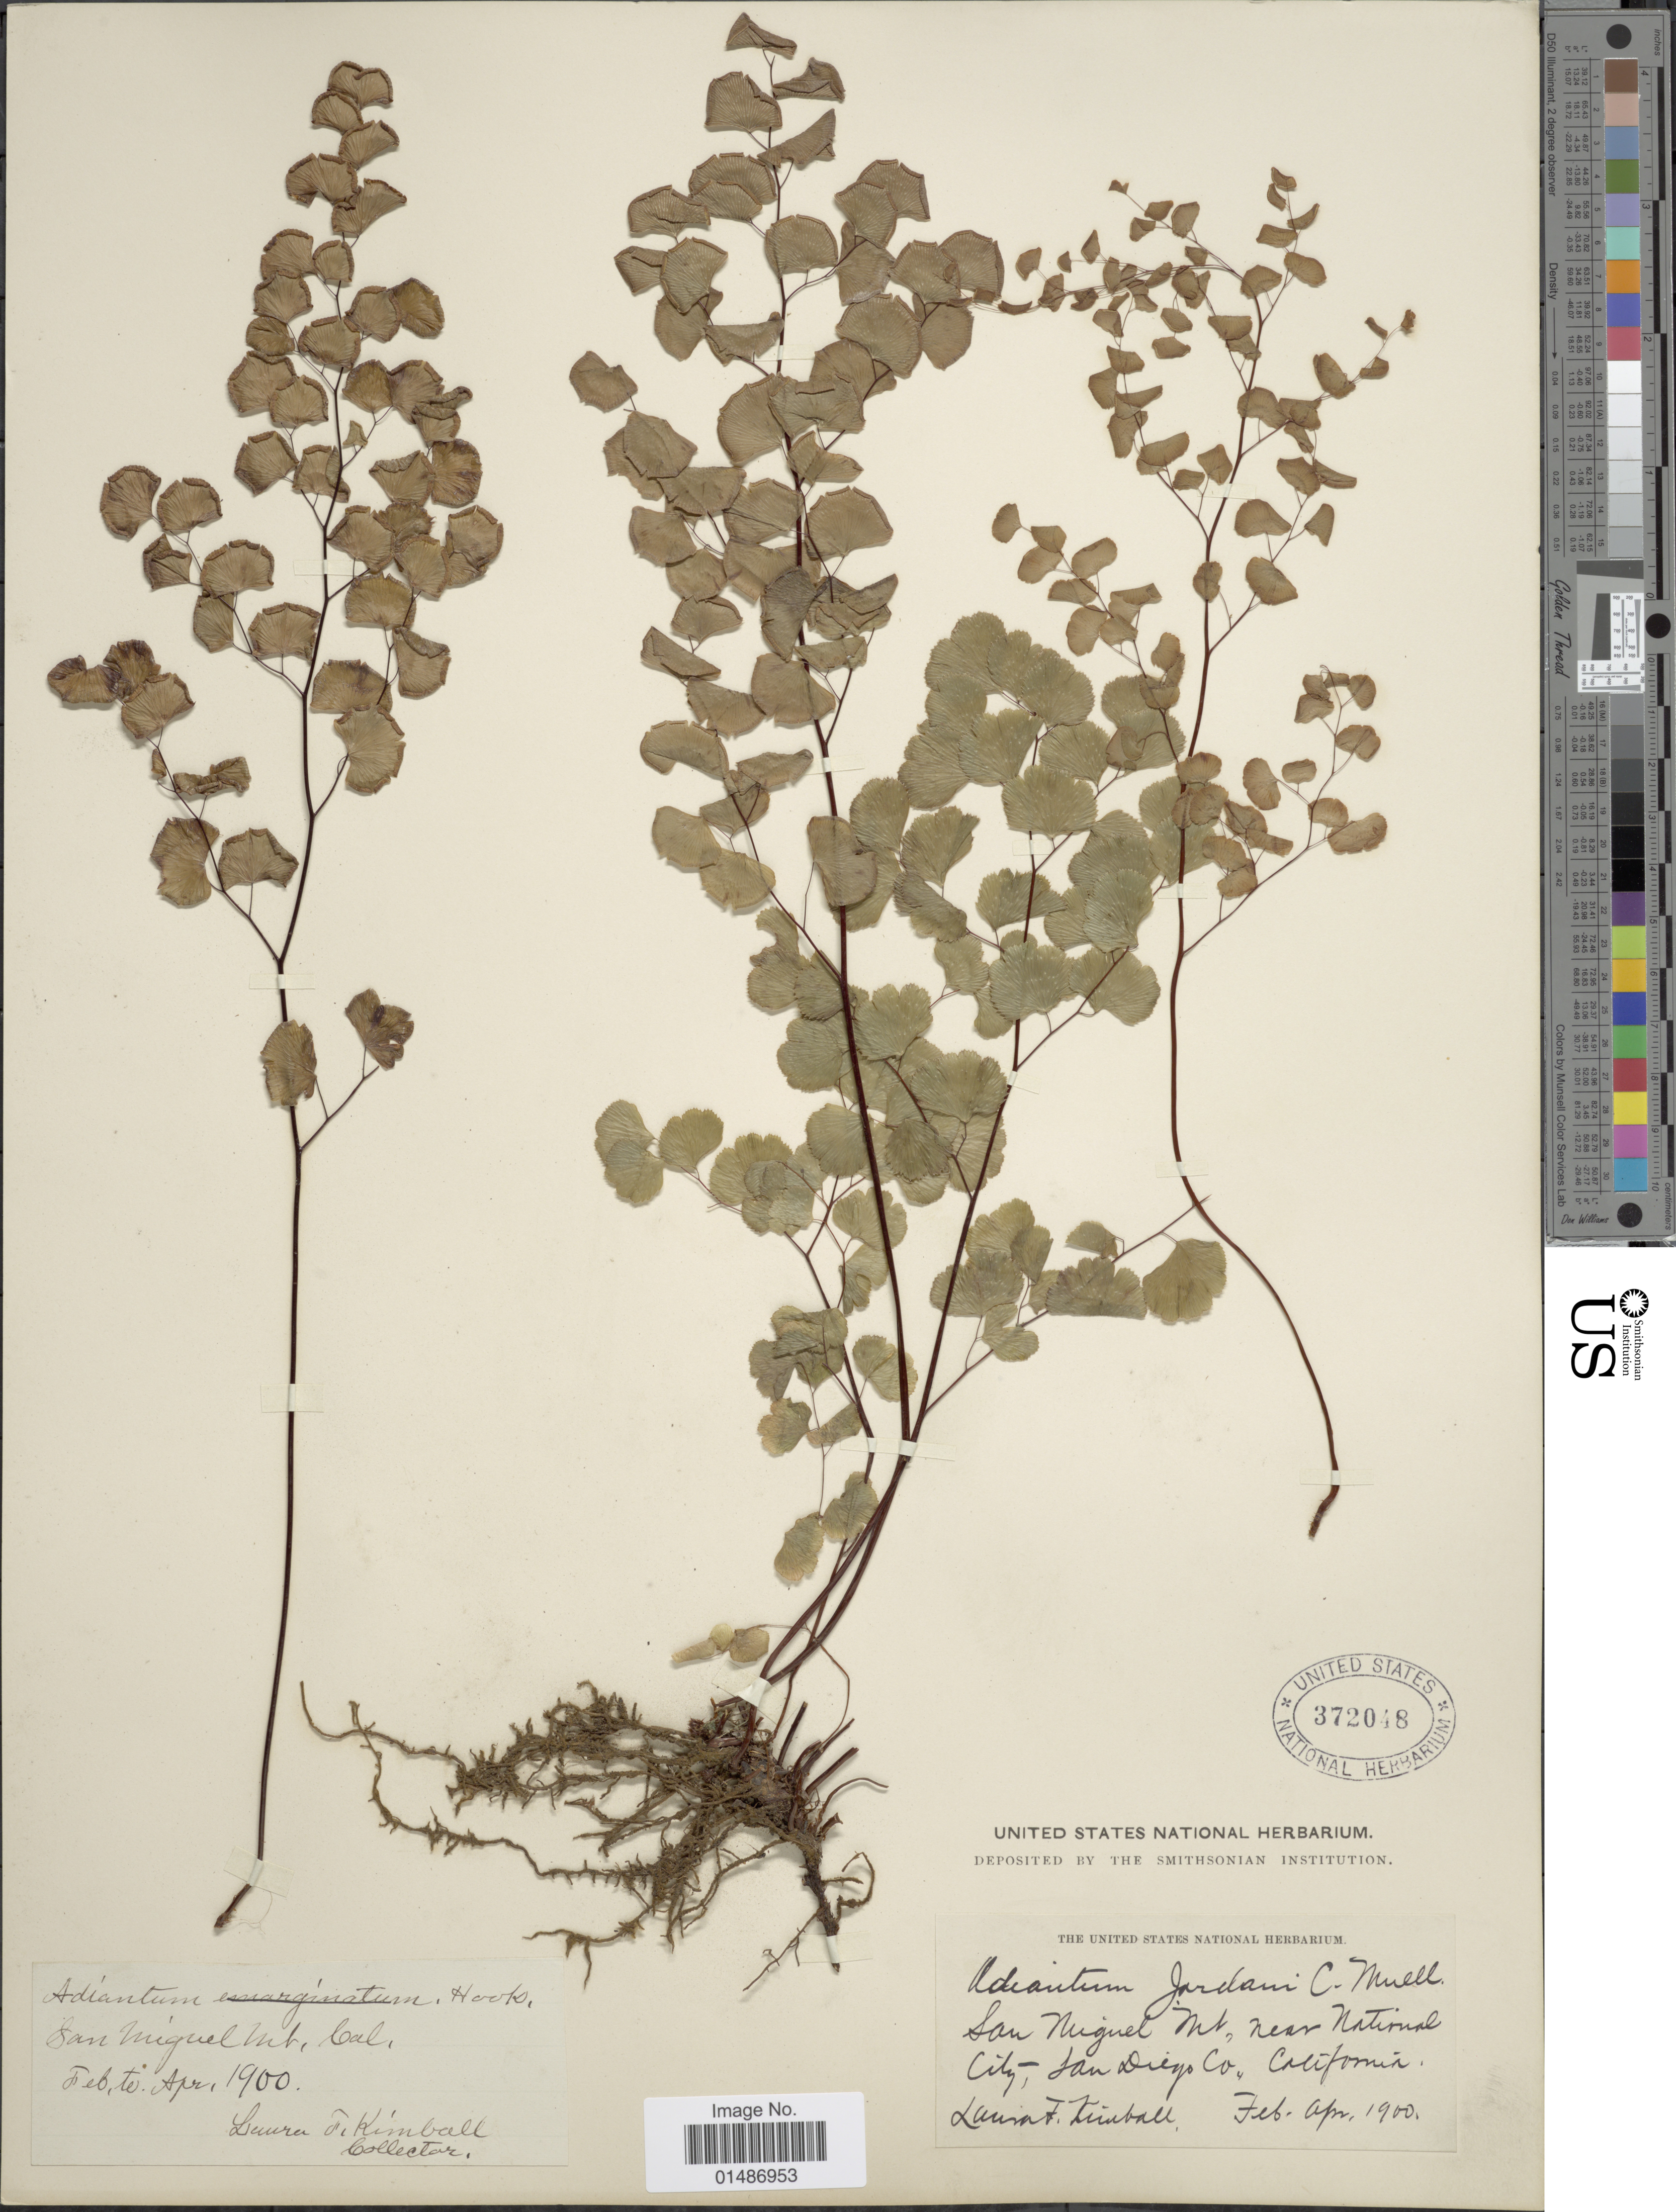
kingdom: Plantae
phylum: Tracheophyta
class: Polypodiopsida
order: Polypodiales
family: Pteridaceae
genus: Adiantum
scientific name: Adiantum jordanii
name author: C.H. Mull.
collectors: L. Kimball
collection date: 1900-02/1900-04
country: United States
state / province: California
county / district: San Diego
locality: San Miguel Mt, near National City, San Diego Co.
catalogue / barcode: US 372048